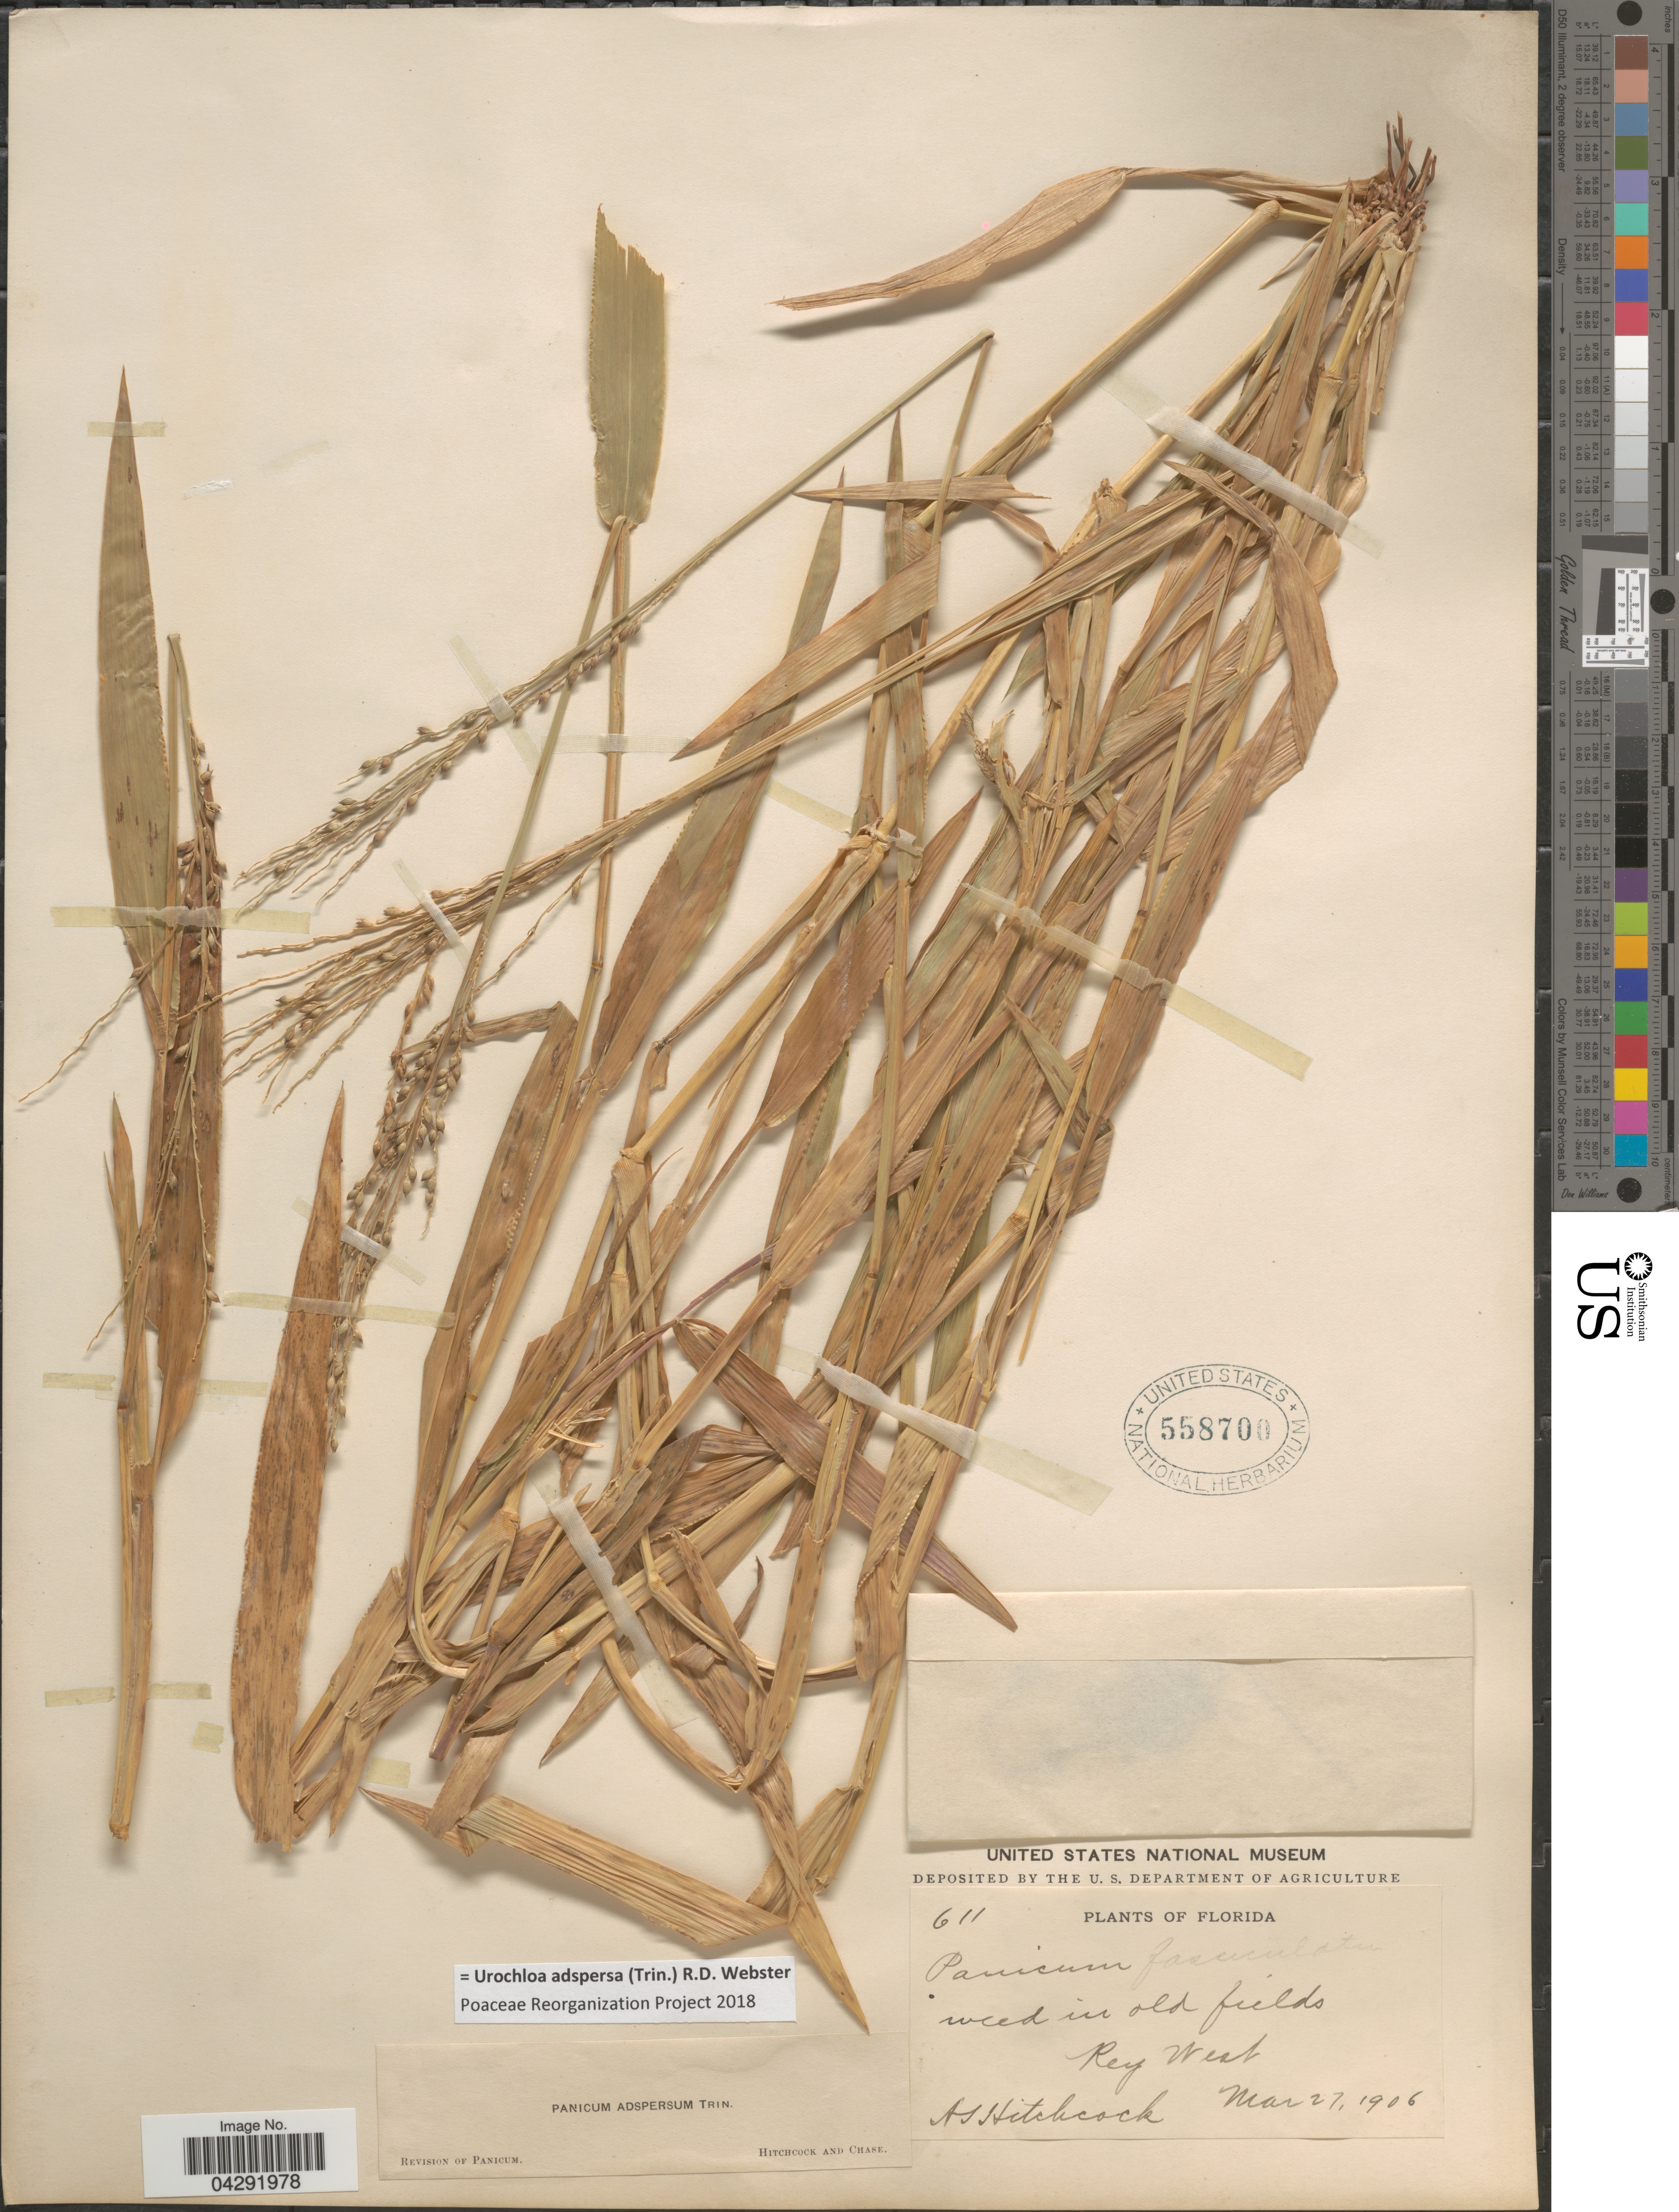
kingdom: Plantae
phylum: Tracheophyta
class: Liliopsida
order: Poales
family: Poaceae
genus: Urochloa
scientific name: Urochloa adspersa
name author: (Trin.) R.D. Webster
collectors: A. S. Hitchcock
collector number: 611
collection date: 1906-03-27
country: United States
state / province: Florida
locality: Key West.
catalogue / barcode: US 558700